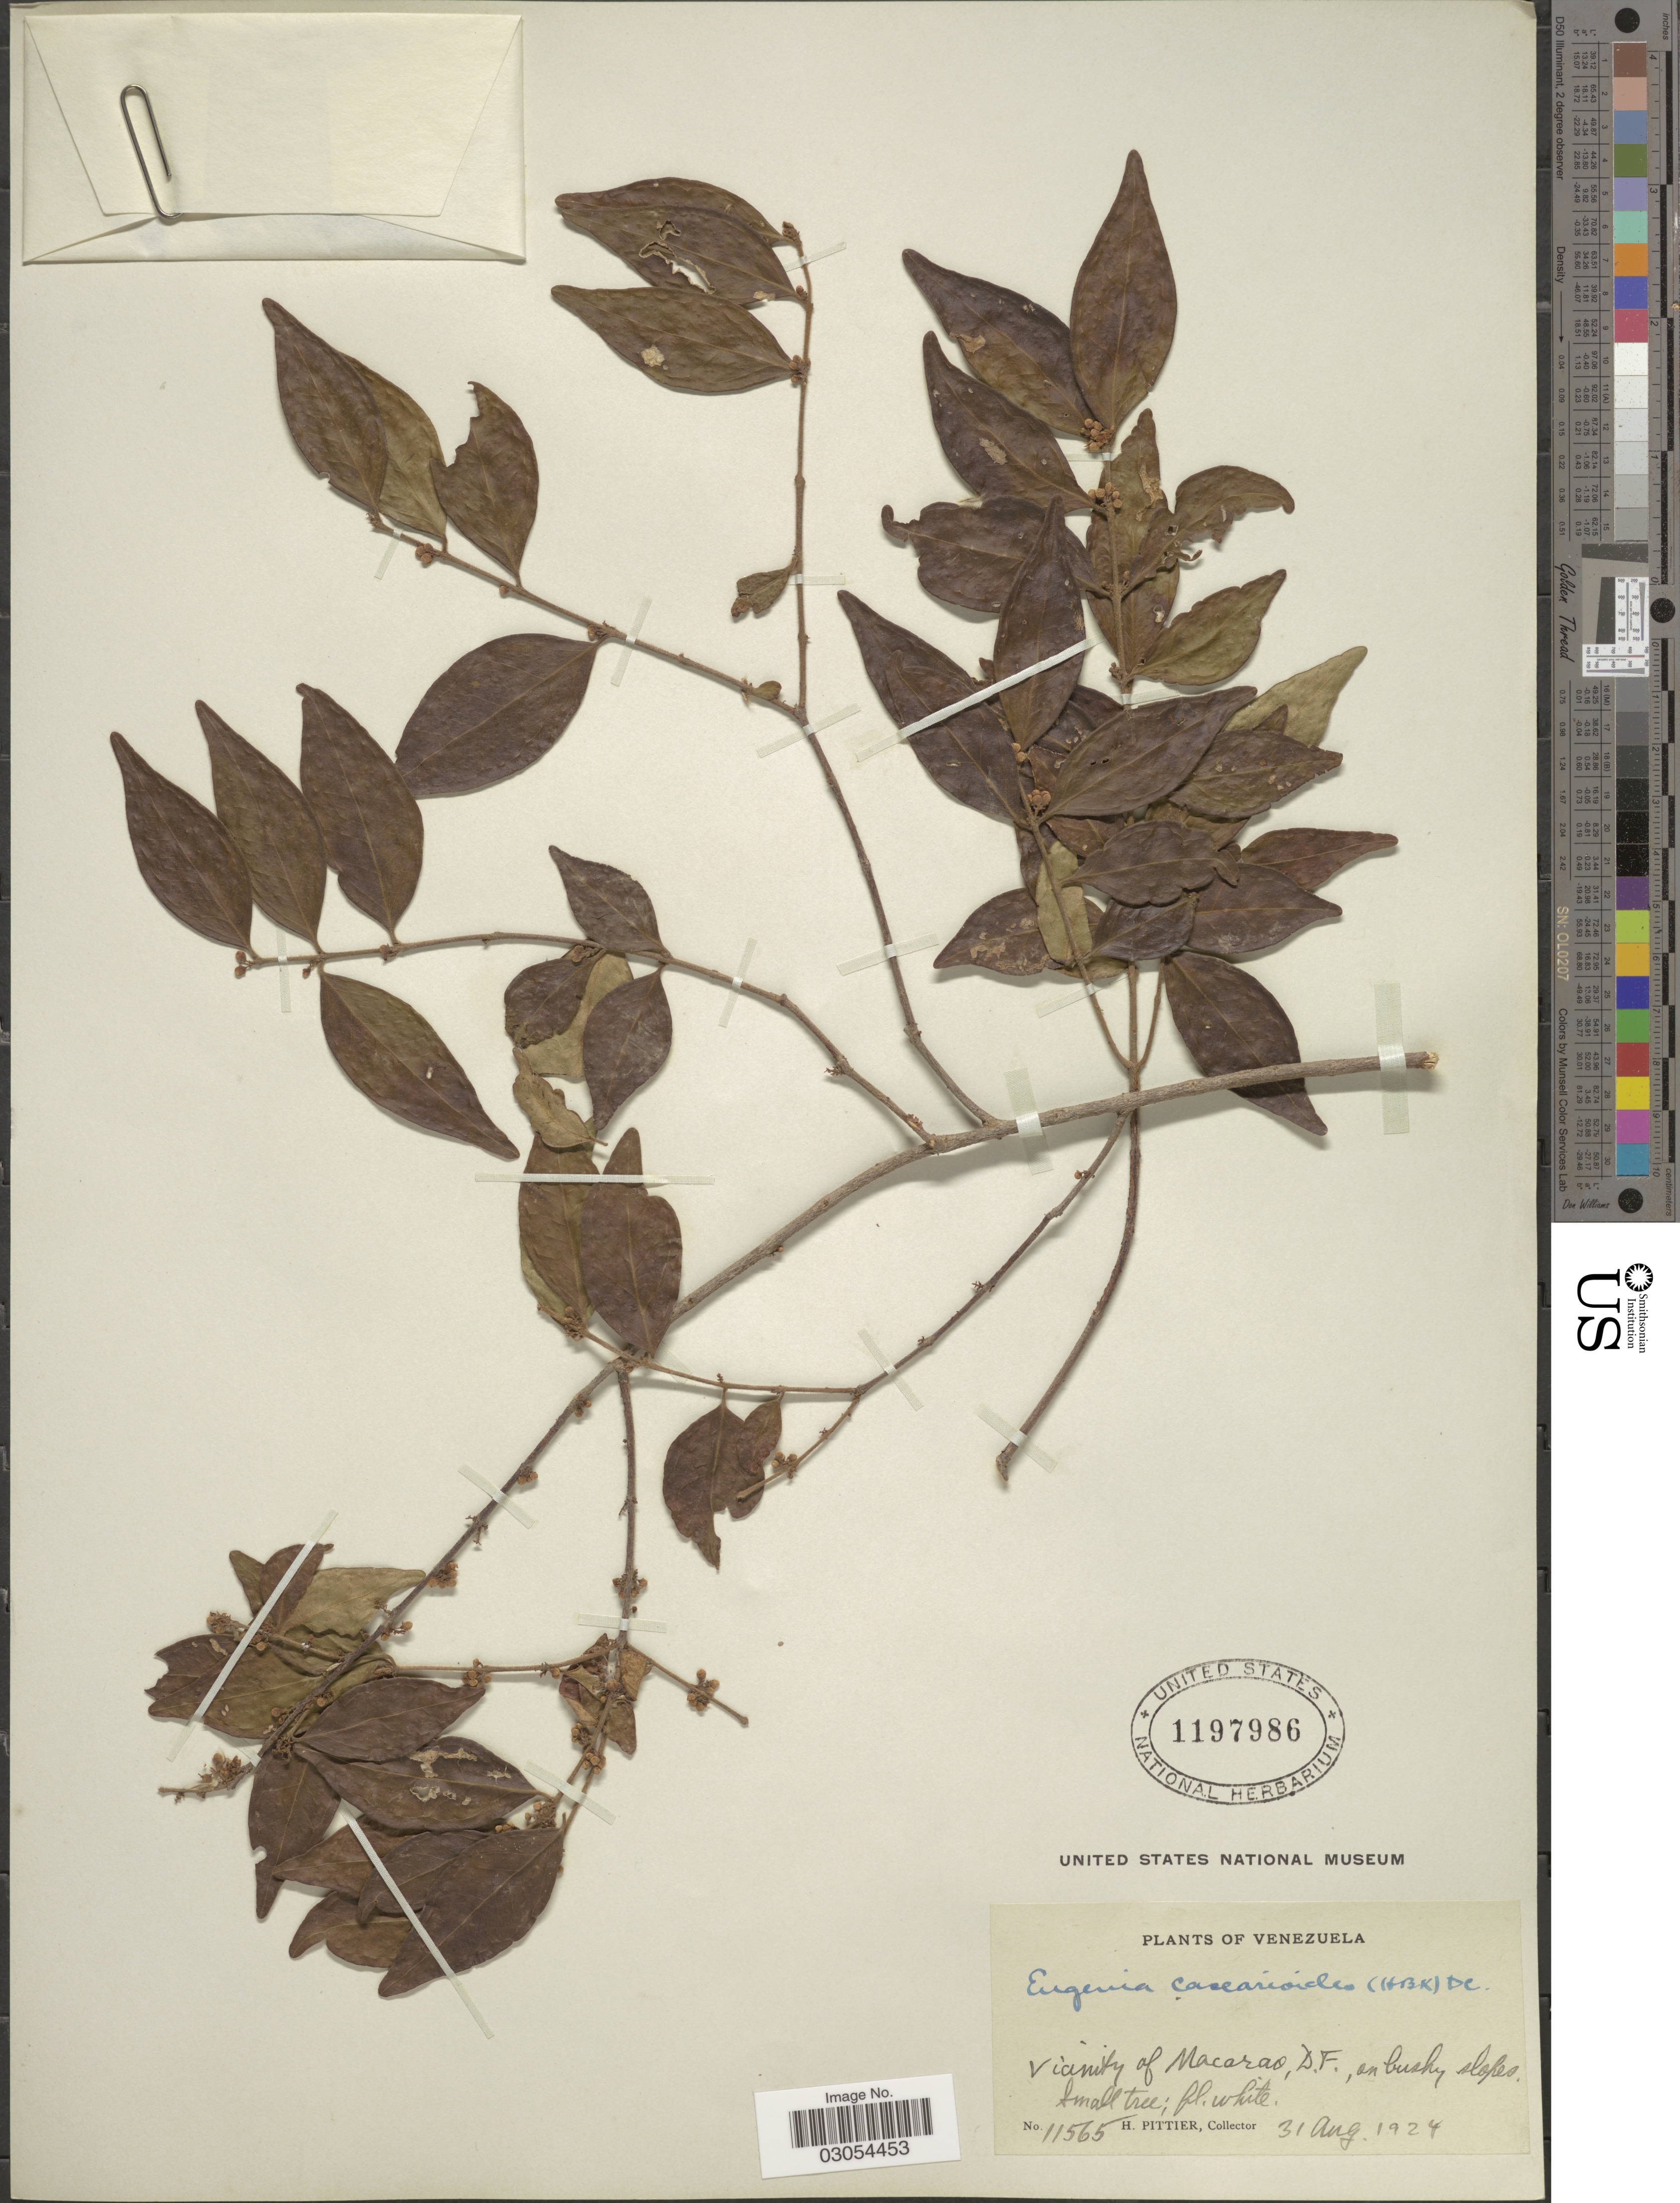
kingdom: Plantae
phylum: Tracheophyta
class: Magnoliopsida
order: Myrtales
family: Myrtaceae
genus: Eugenia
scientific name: Eugenia casearioides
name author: (Kunth) DC.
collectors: H. F. Pittier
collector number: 11565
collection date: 1924-08-31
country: Venezuela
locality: Vicinity of Macarao, D.F.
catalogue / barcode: US 1197986